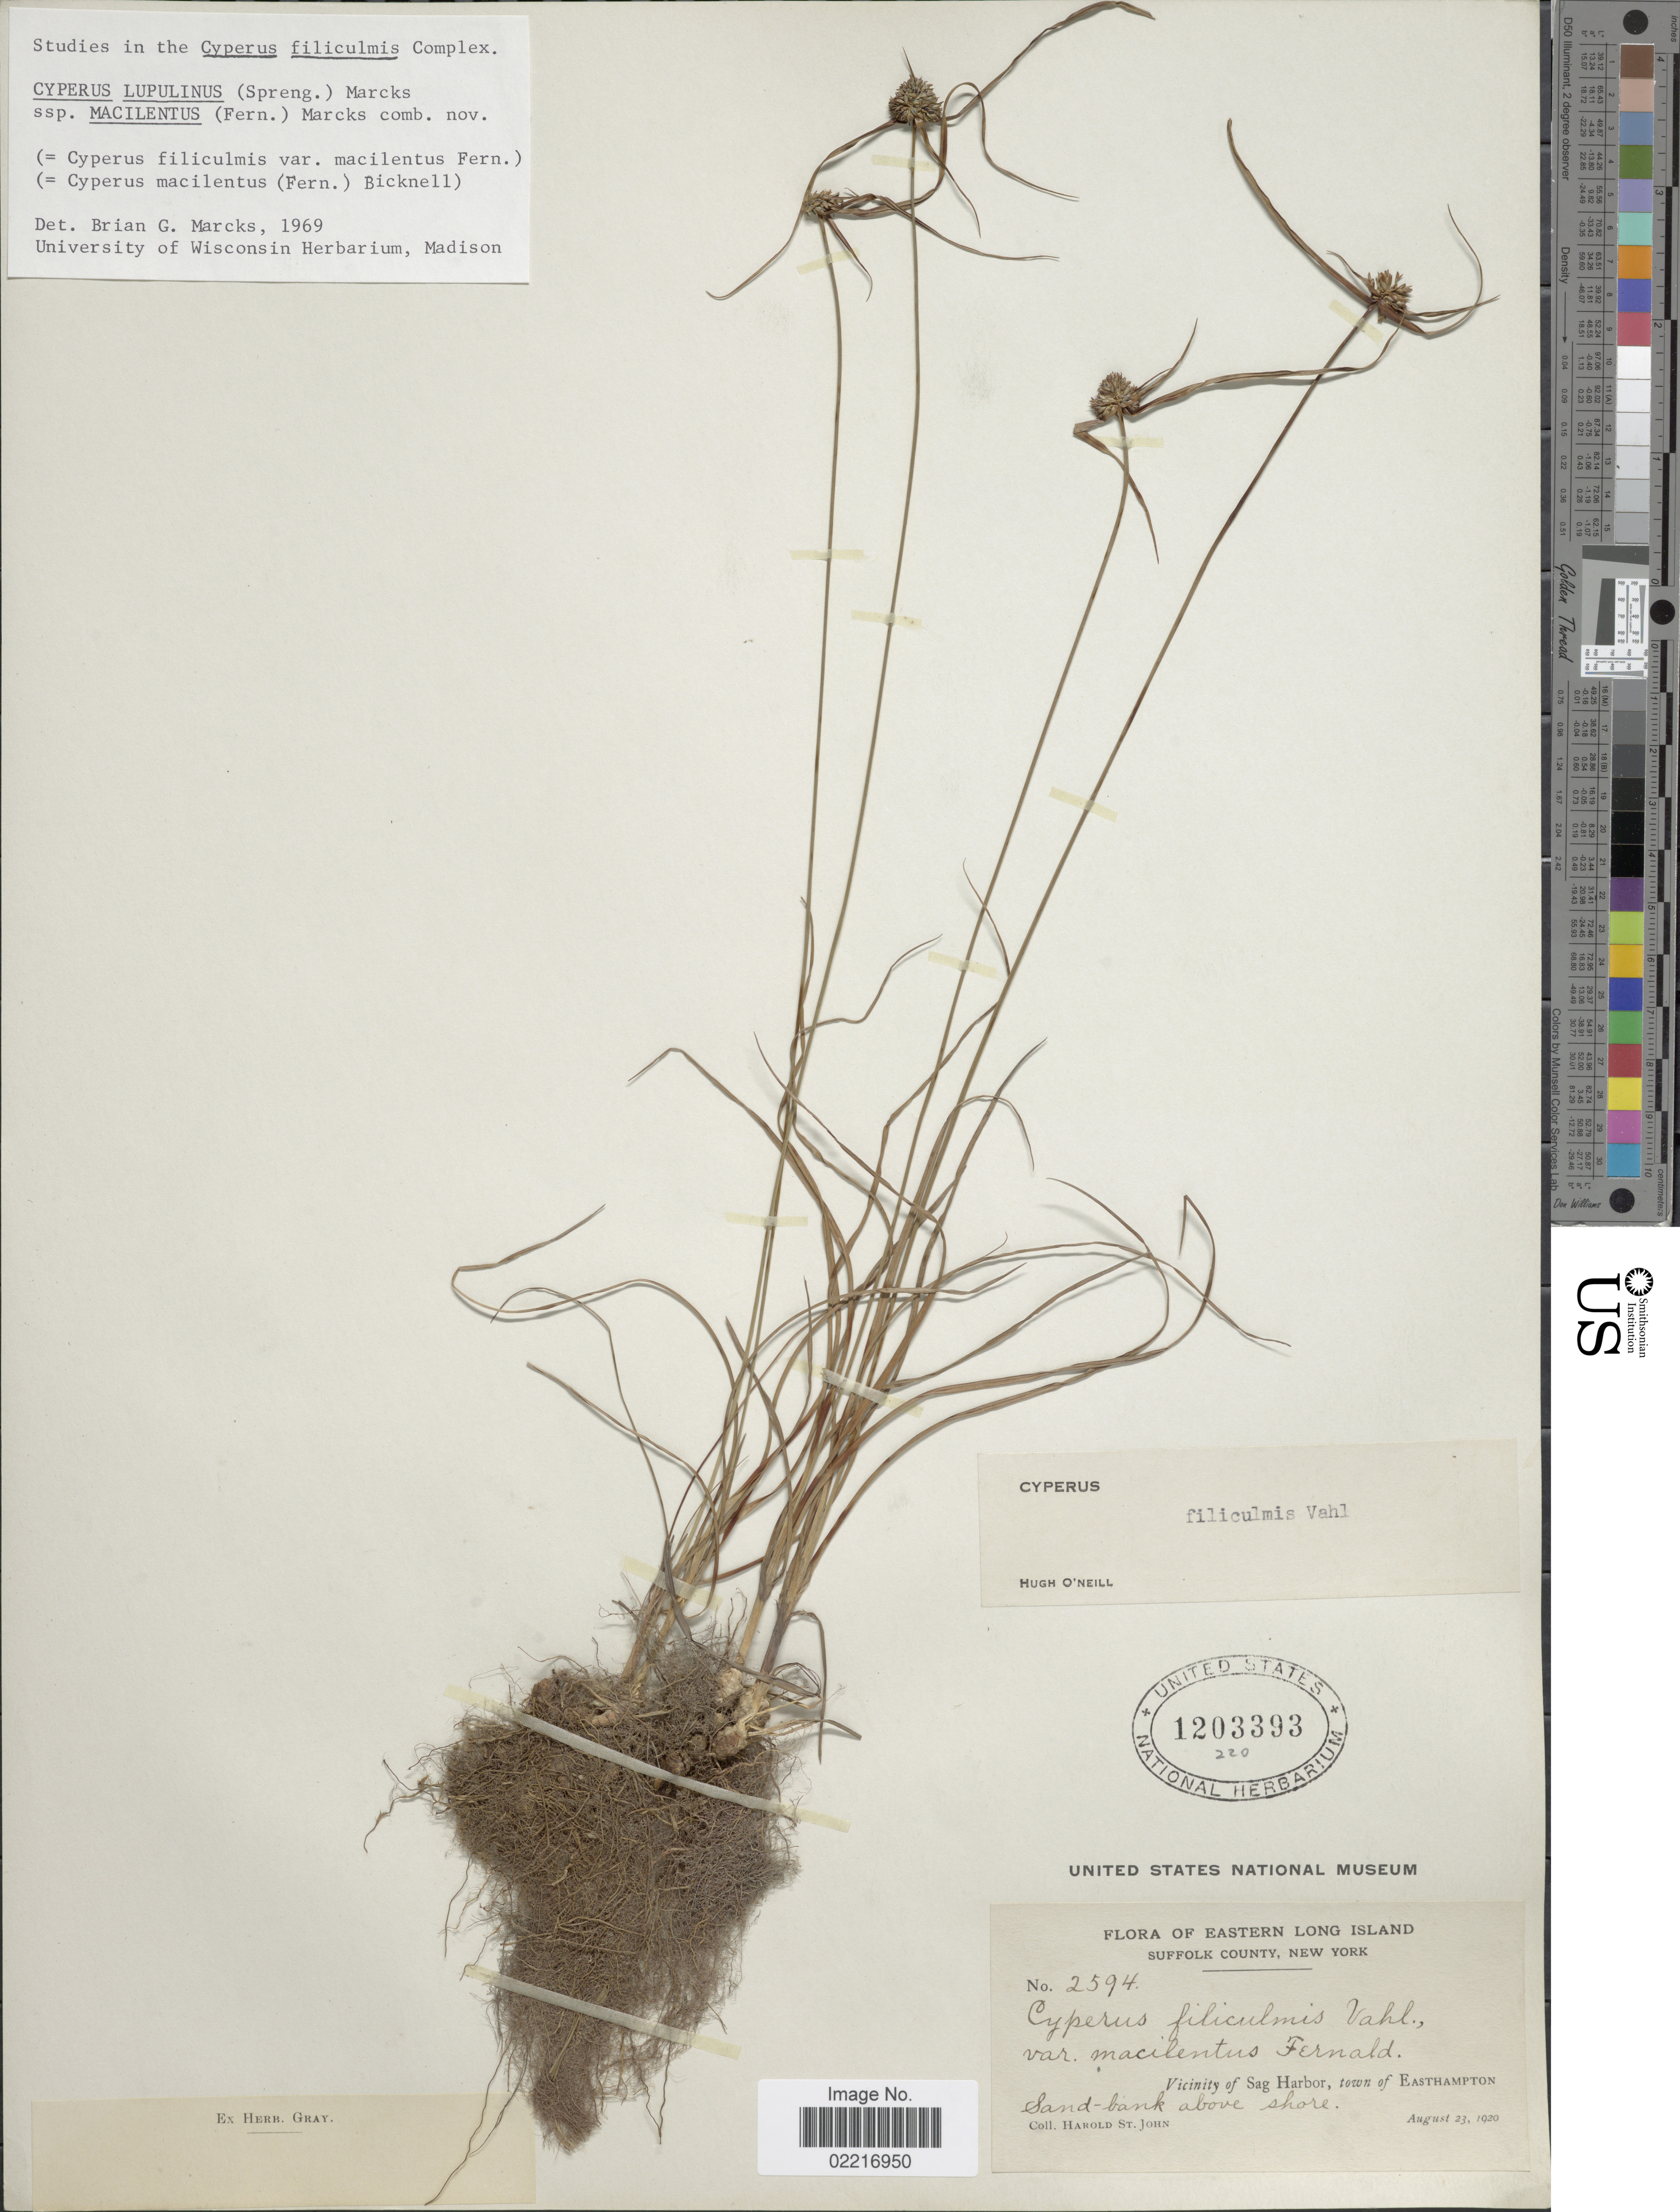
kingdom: Plantae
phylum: Tracheophyta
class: Liliopsida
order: Poales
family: Cyperaceae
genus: Cyperus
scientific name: Cyperus lupulinus subsp. macilentus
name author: (Fernald) Marcks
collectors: H. St. John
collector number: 2594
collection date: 1920-08-23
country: United States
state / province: New York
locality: Eastern Long Island, Suffolk County, vicinity of Sag Harbor, town of Easthampton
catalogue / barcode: US 1203393